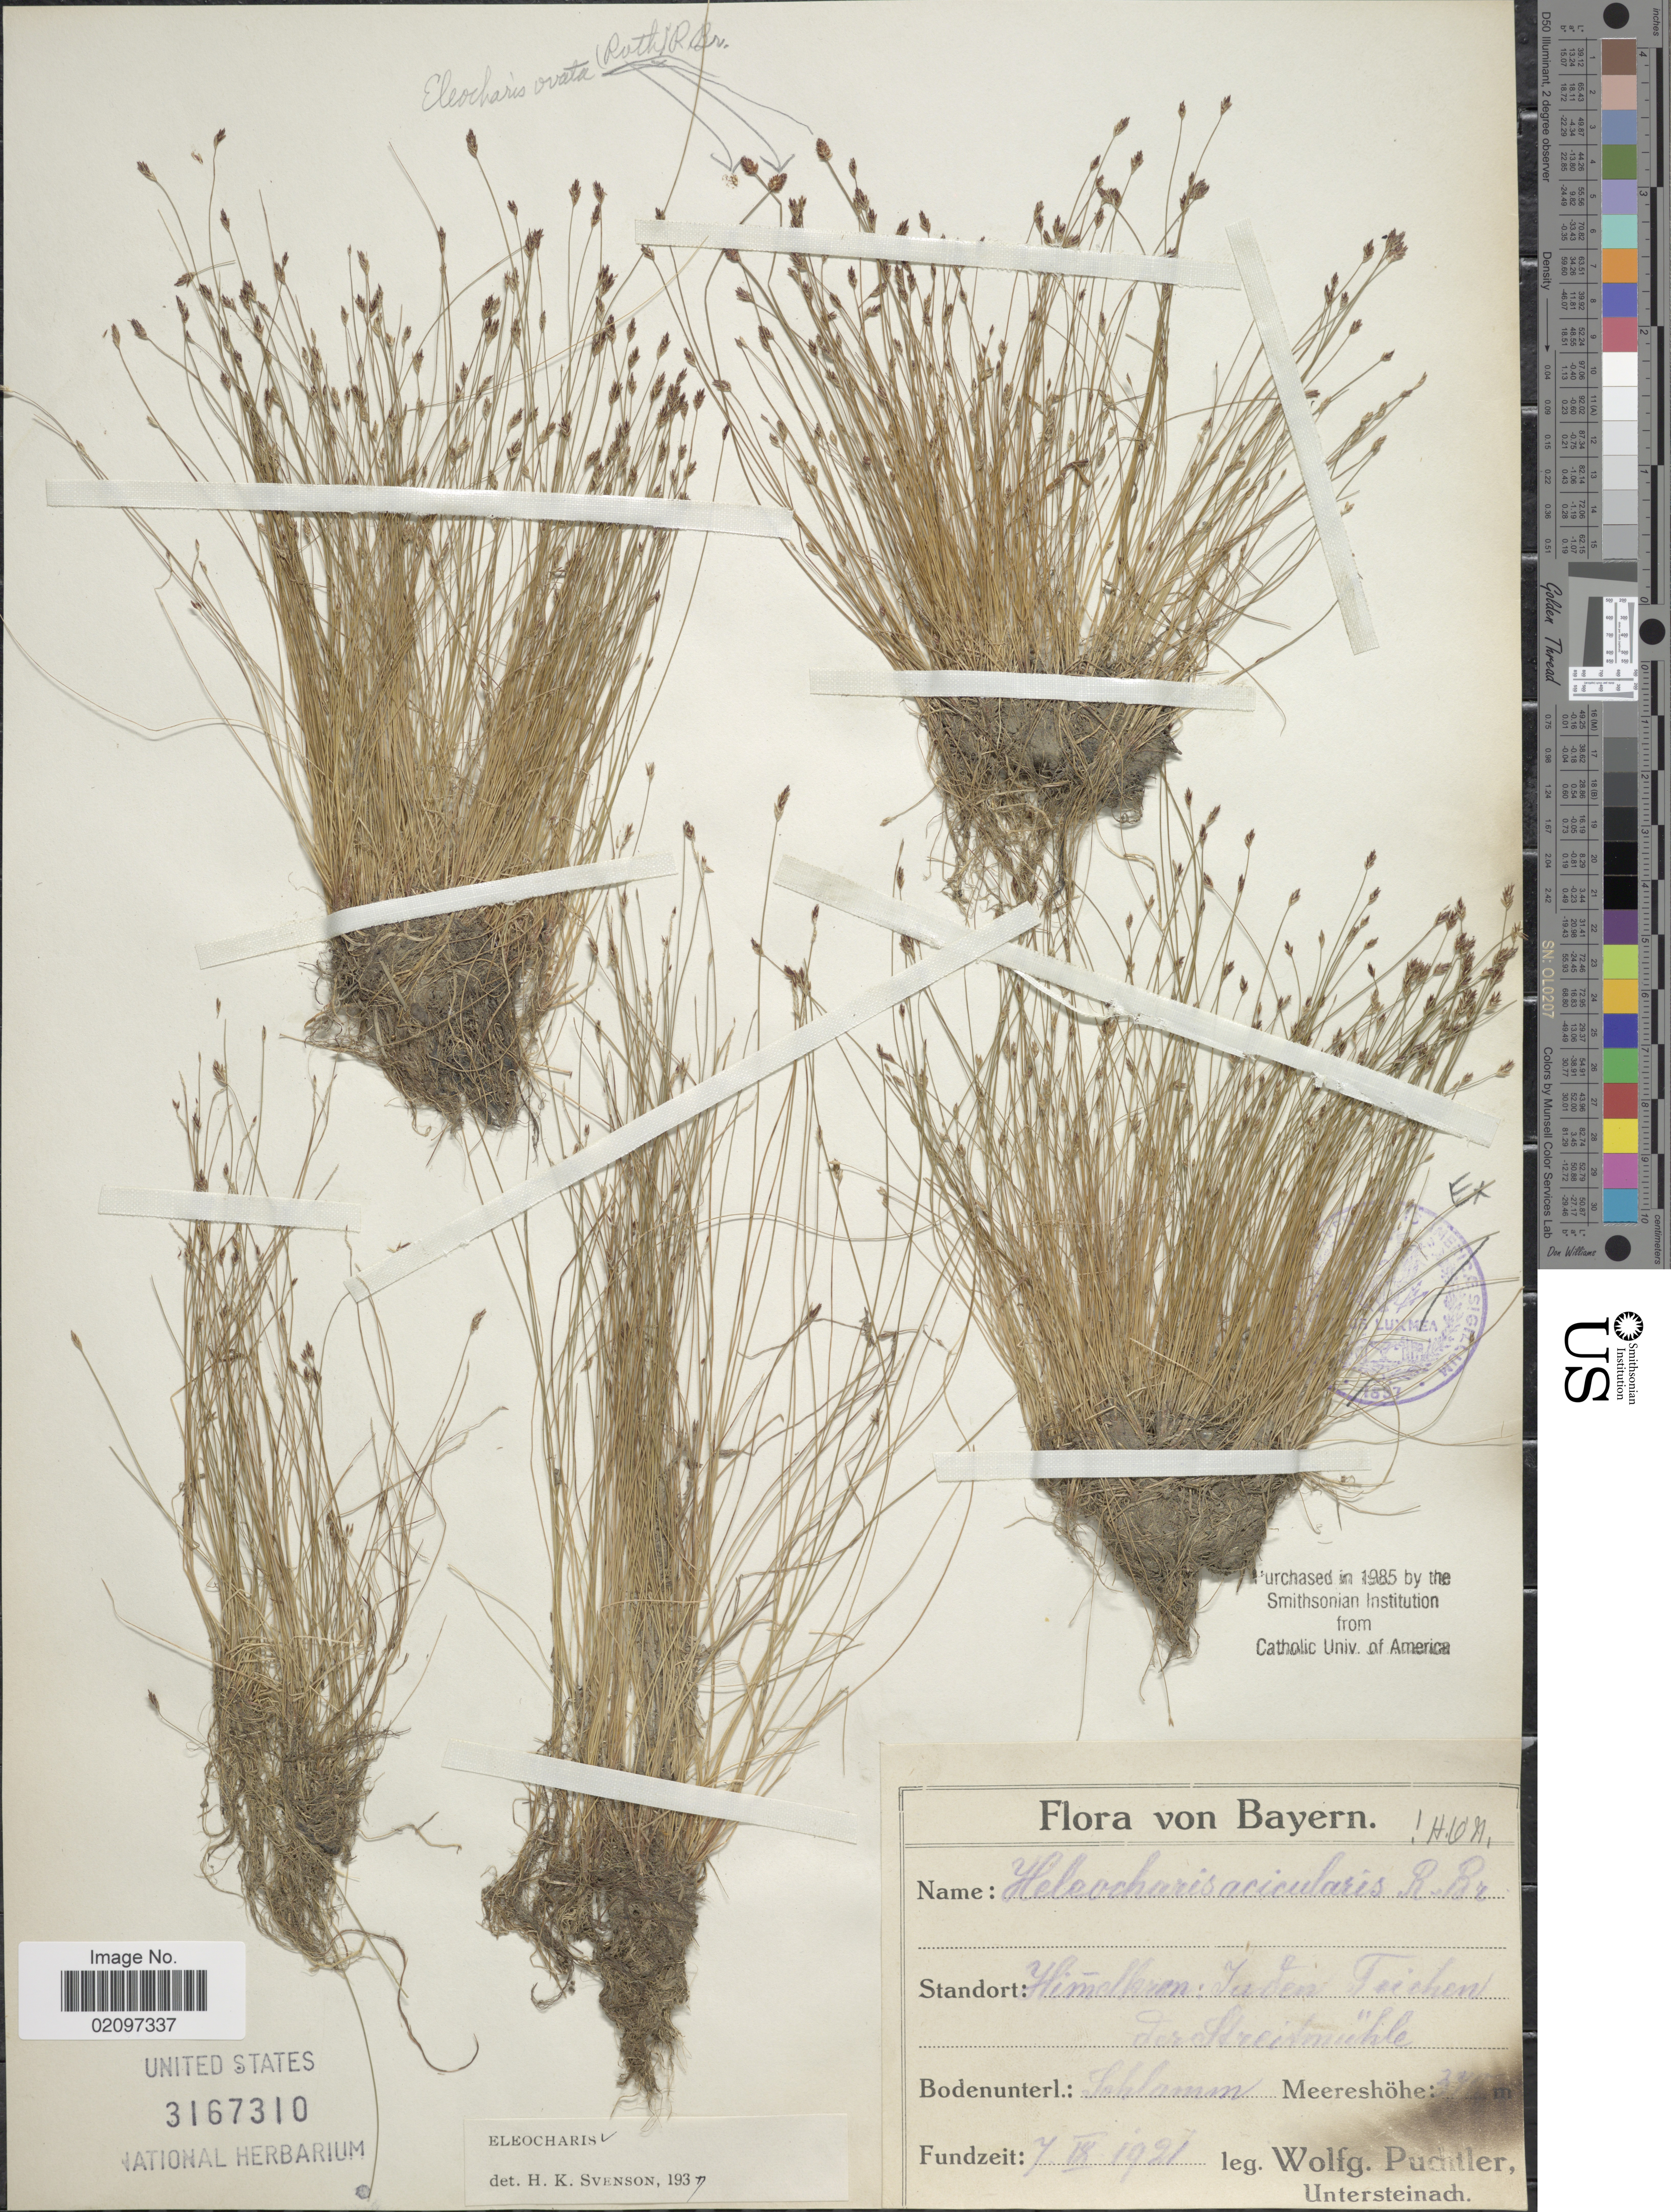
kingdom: Plantae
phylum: Tracheophyta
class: Liliopsida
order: Poales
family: Cyperaceae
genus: Eleocharis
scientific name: Eleocharis acicularis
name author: (L.) Roem. & Schult.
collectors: W. Puchtler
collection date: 1921-09-07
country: Germany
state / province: Bayern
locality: Bayern, Himelbron [interpreted]: Garten Tüchen der Streitmuhle.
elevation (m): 340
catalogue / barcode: US 3167310